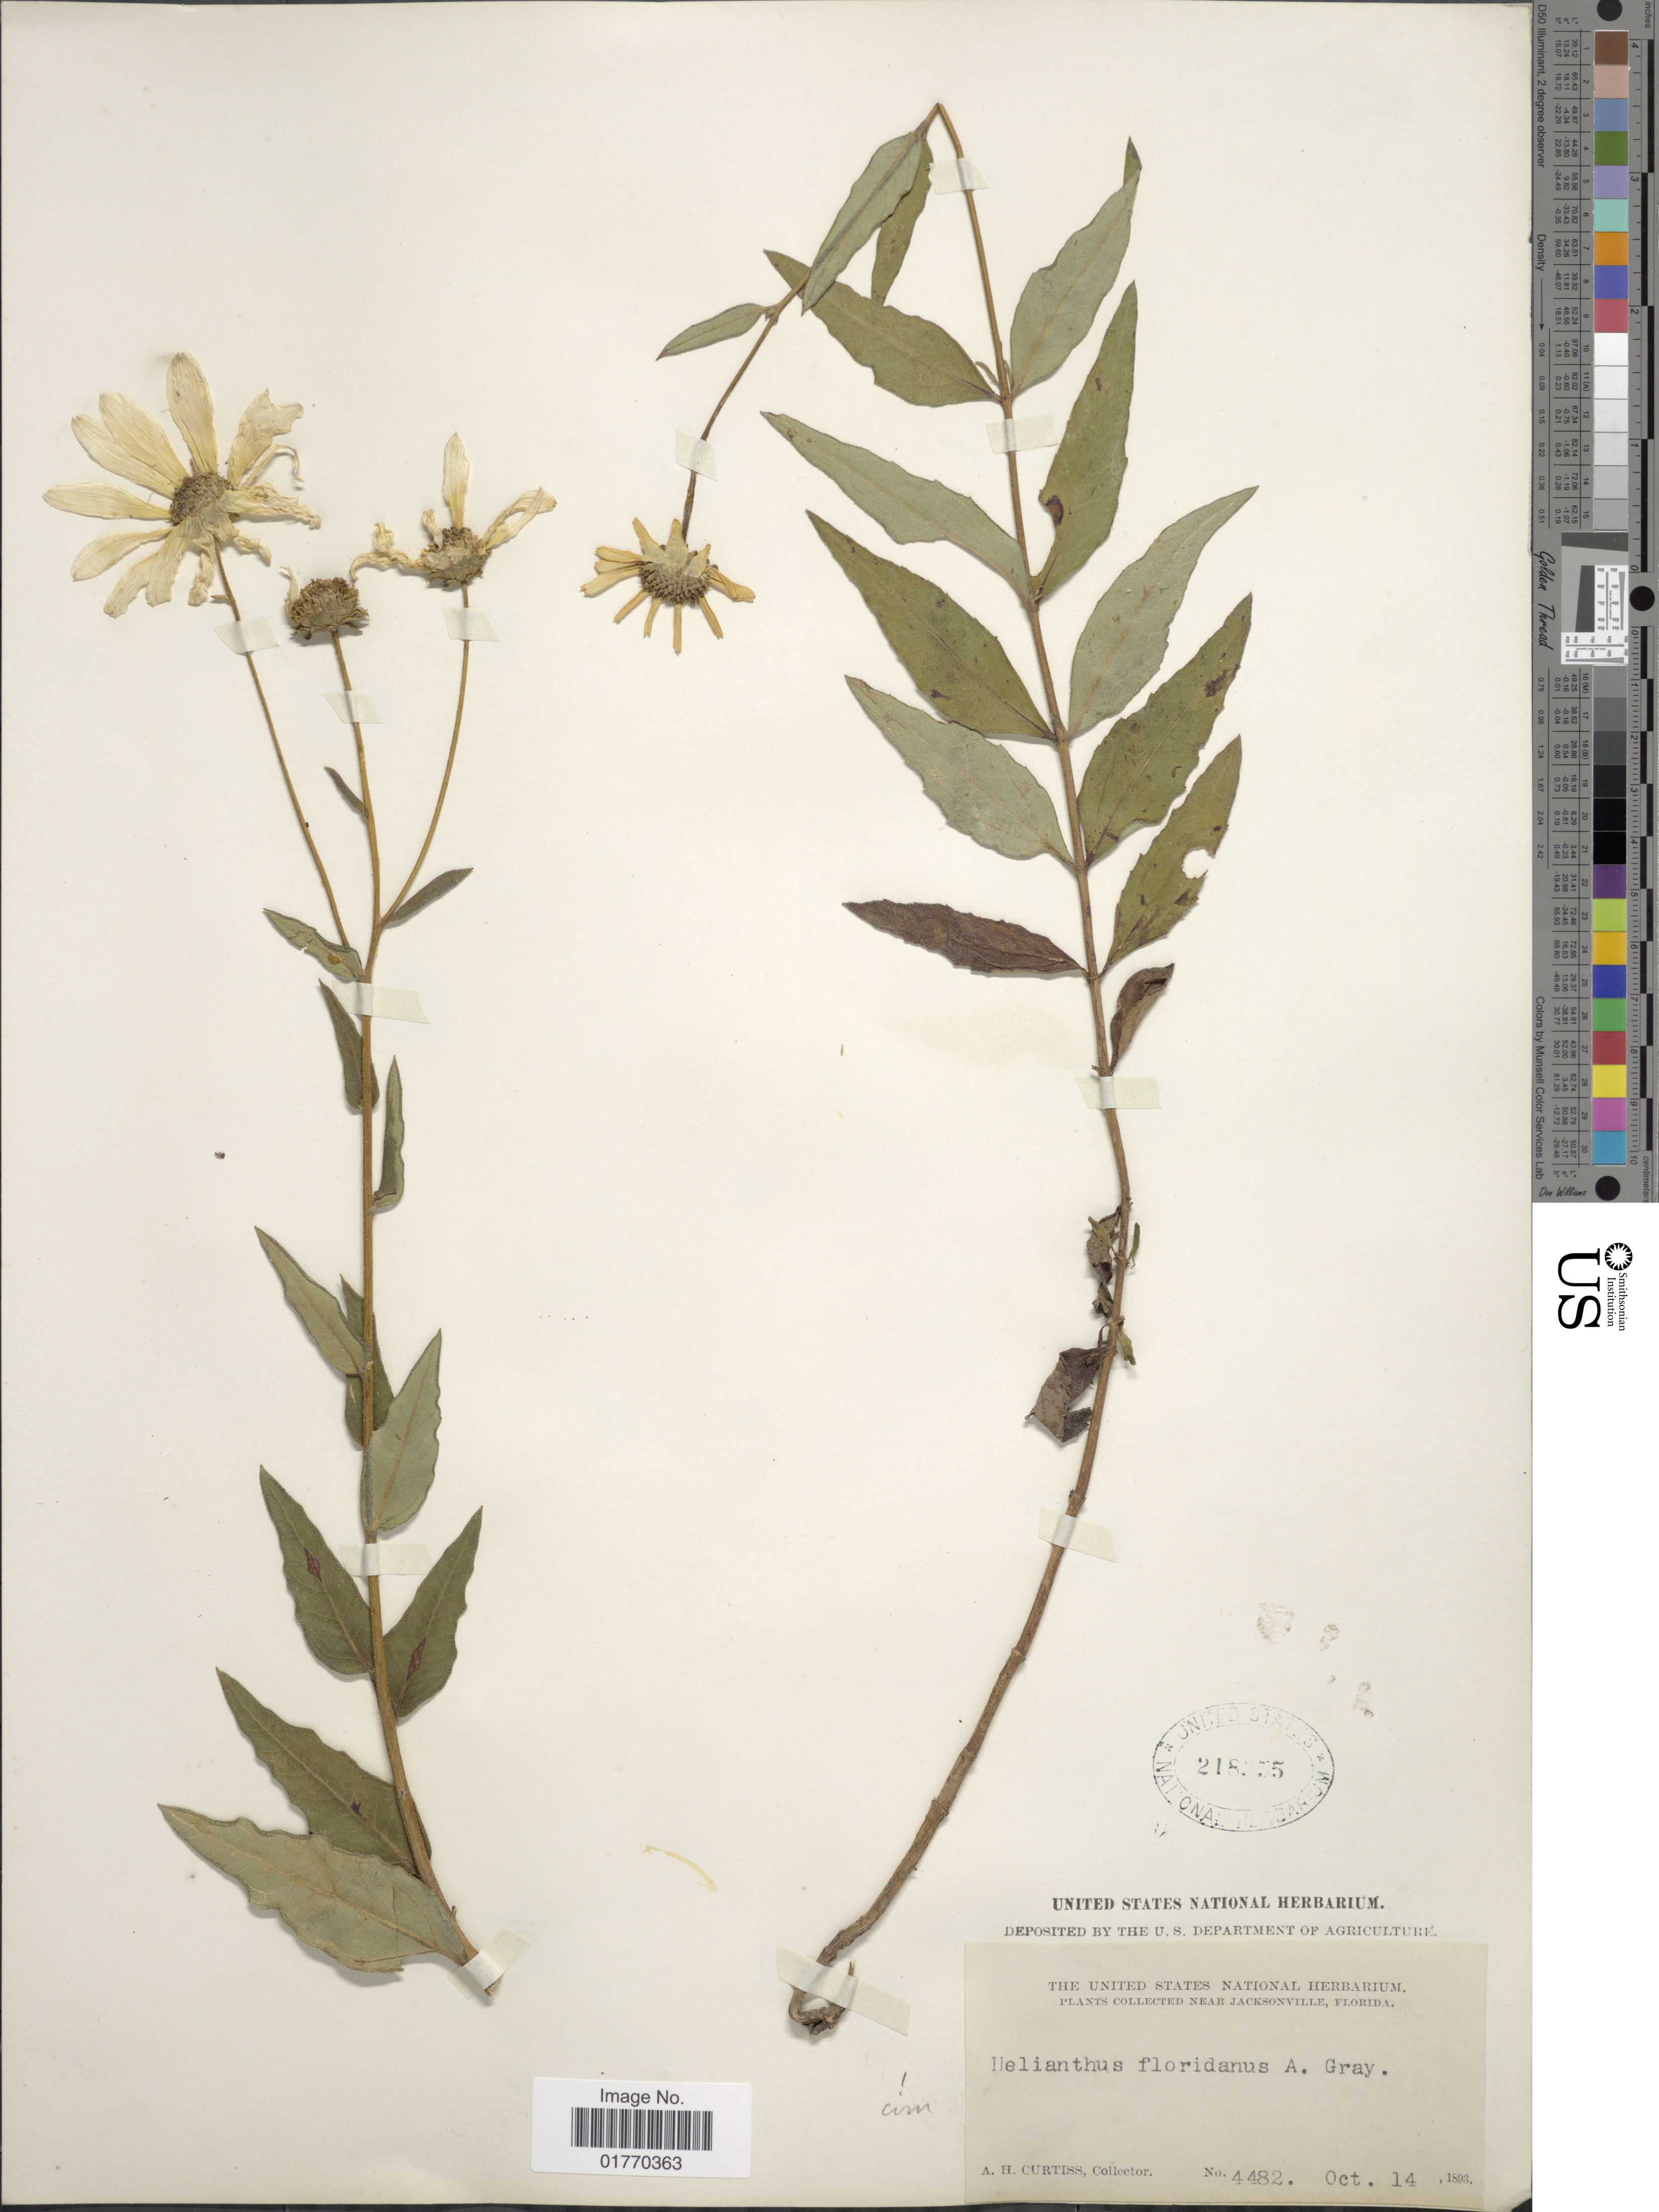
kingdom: Plantae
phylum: Tracheophyta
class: Magnoliopsida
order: Asterales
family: Asteraceae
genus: Helianthus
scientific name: Helianthus floridanus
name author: A. Gray ex Chapm.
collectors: A. H. Curtiss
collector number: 4482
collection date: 1893-10-14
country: United States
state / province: Florida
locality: Near Jacksonville, Florida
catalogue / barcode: US 218355